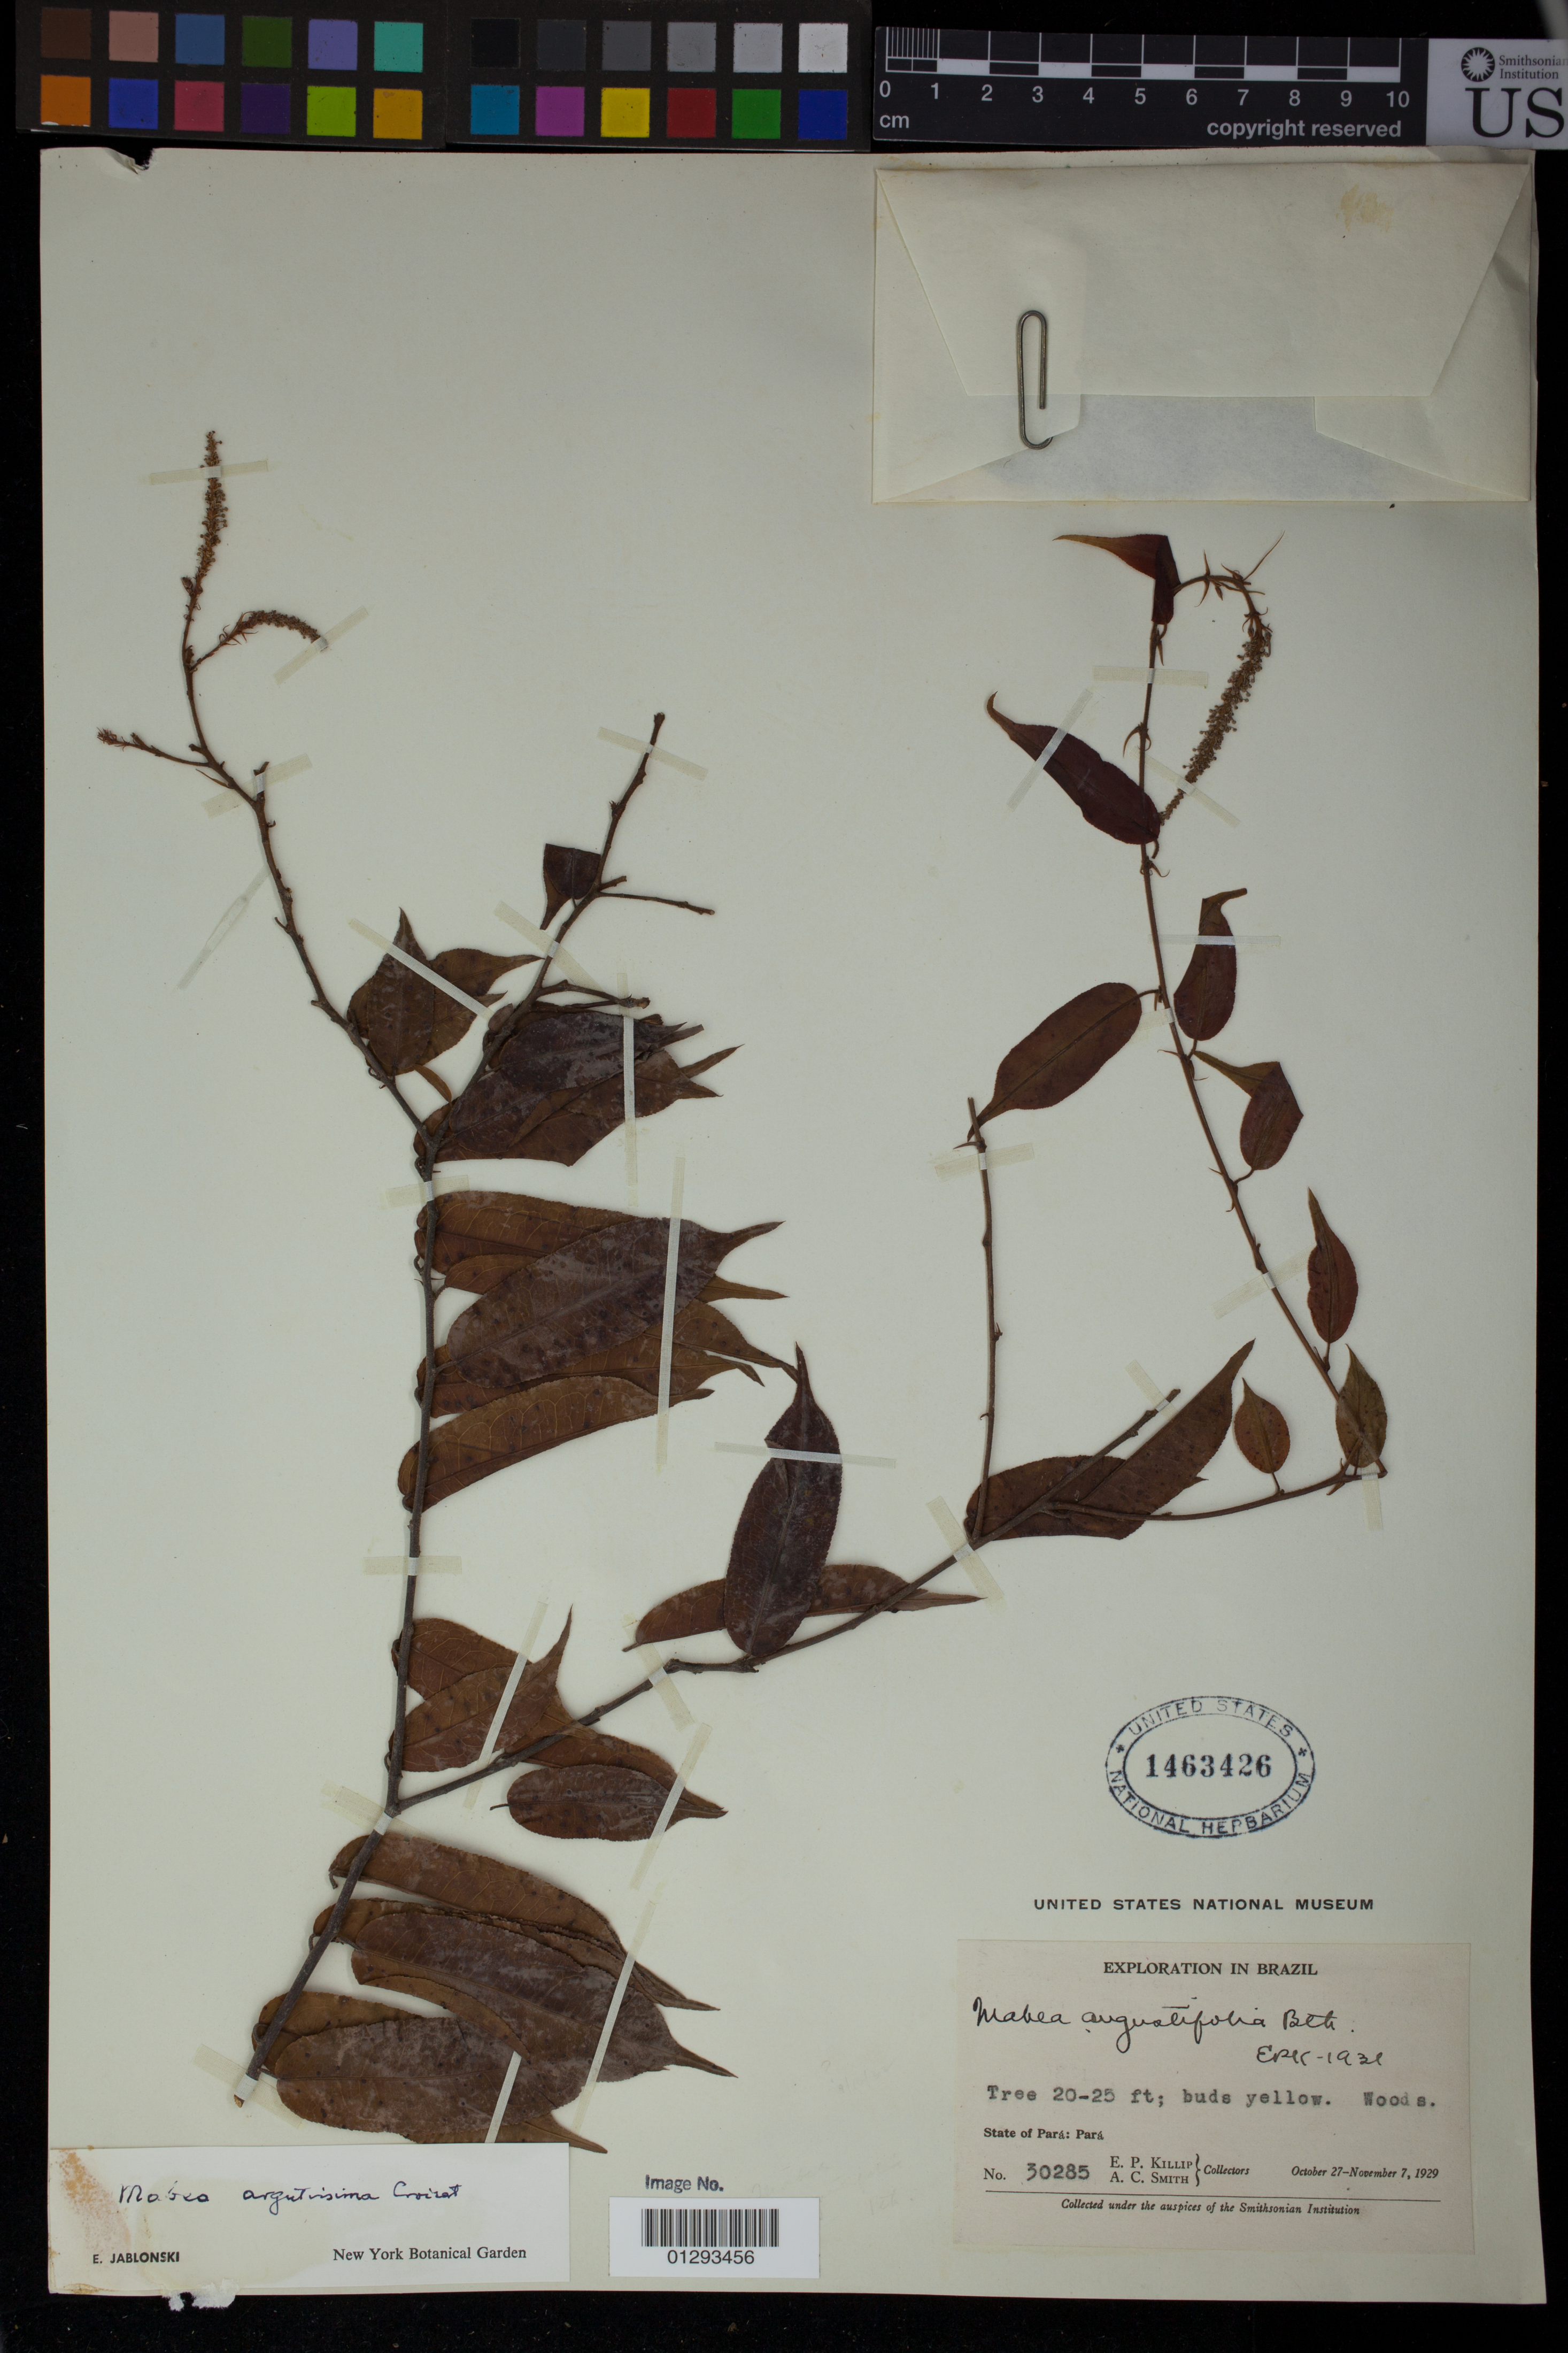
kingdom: Plantae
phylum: Tracheophyta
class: Magnoliopsida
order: Malpighiales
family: Euphorbiaceae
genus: Mabea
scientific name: Mabea subsessilis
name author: Pax & K. Hoffm.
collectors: E. P. Killip & A. C. Smith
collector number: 30285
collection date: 1929-10-27/1929-11-07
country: Brazil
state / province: Pará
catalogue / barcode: US 1463426